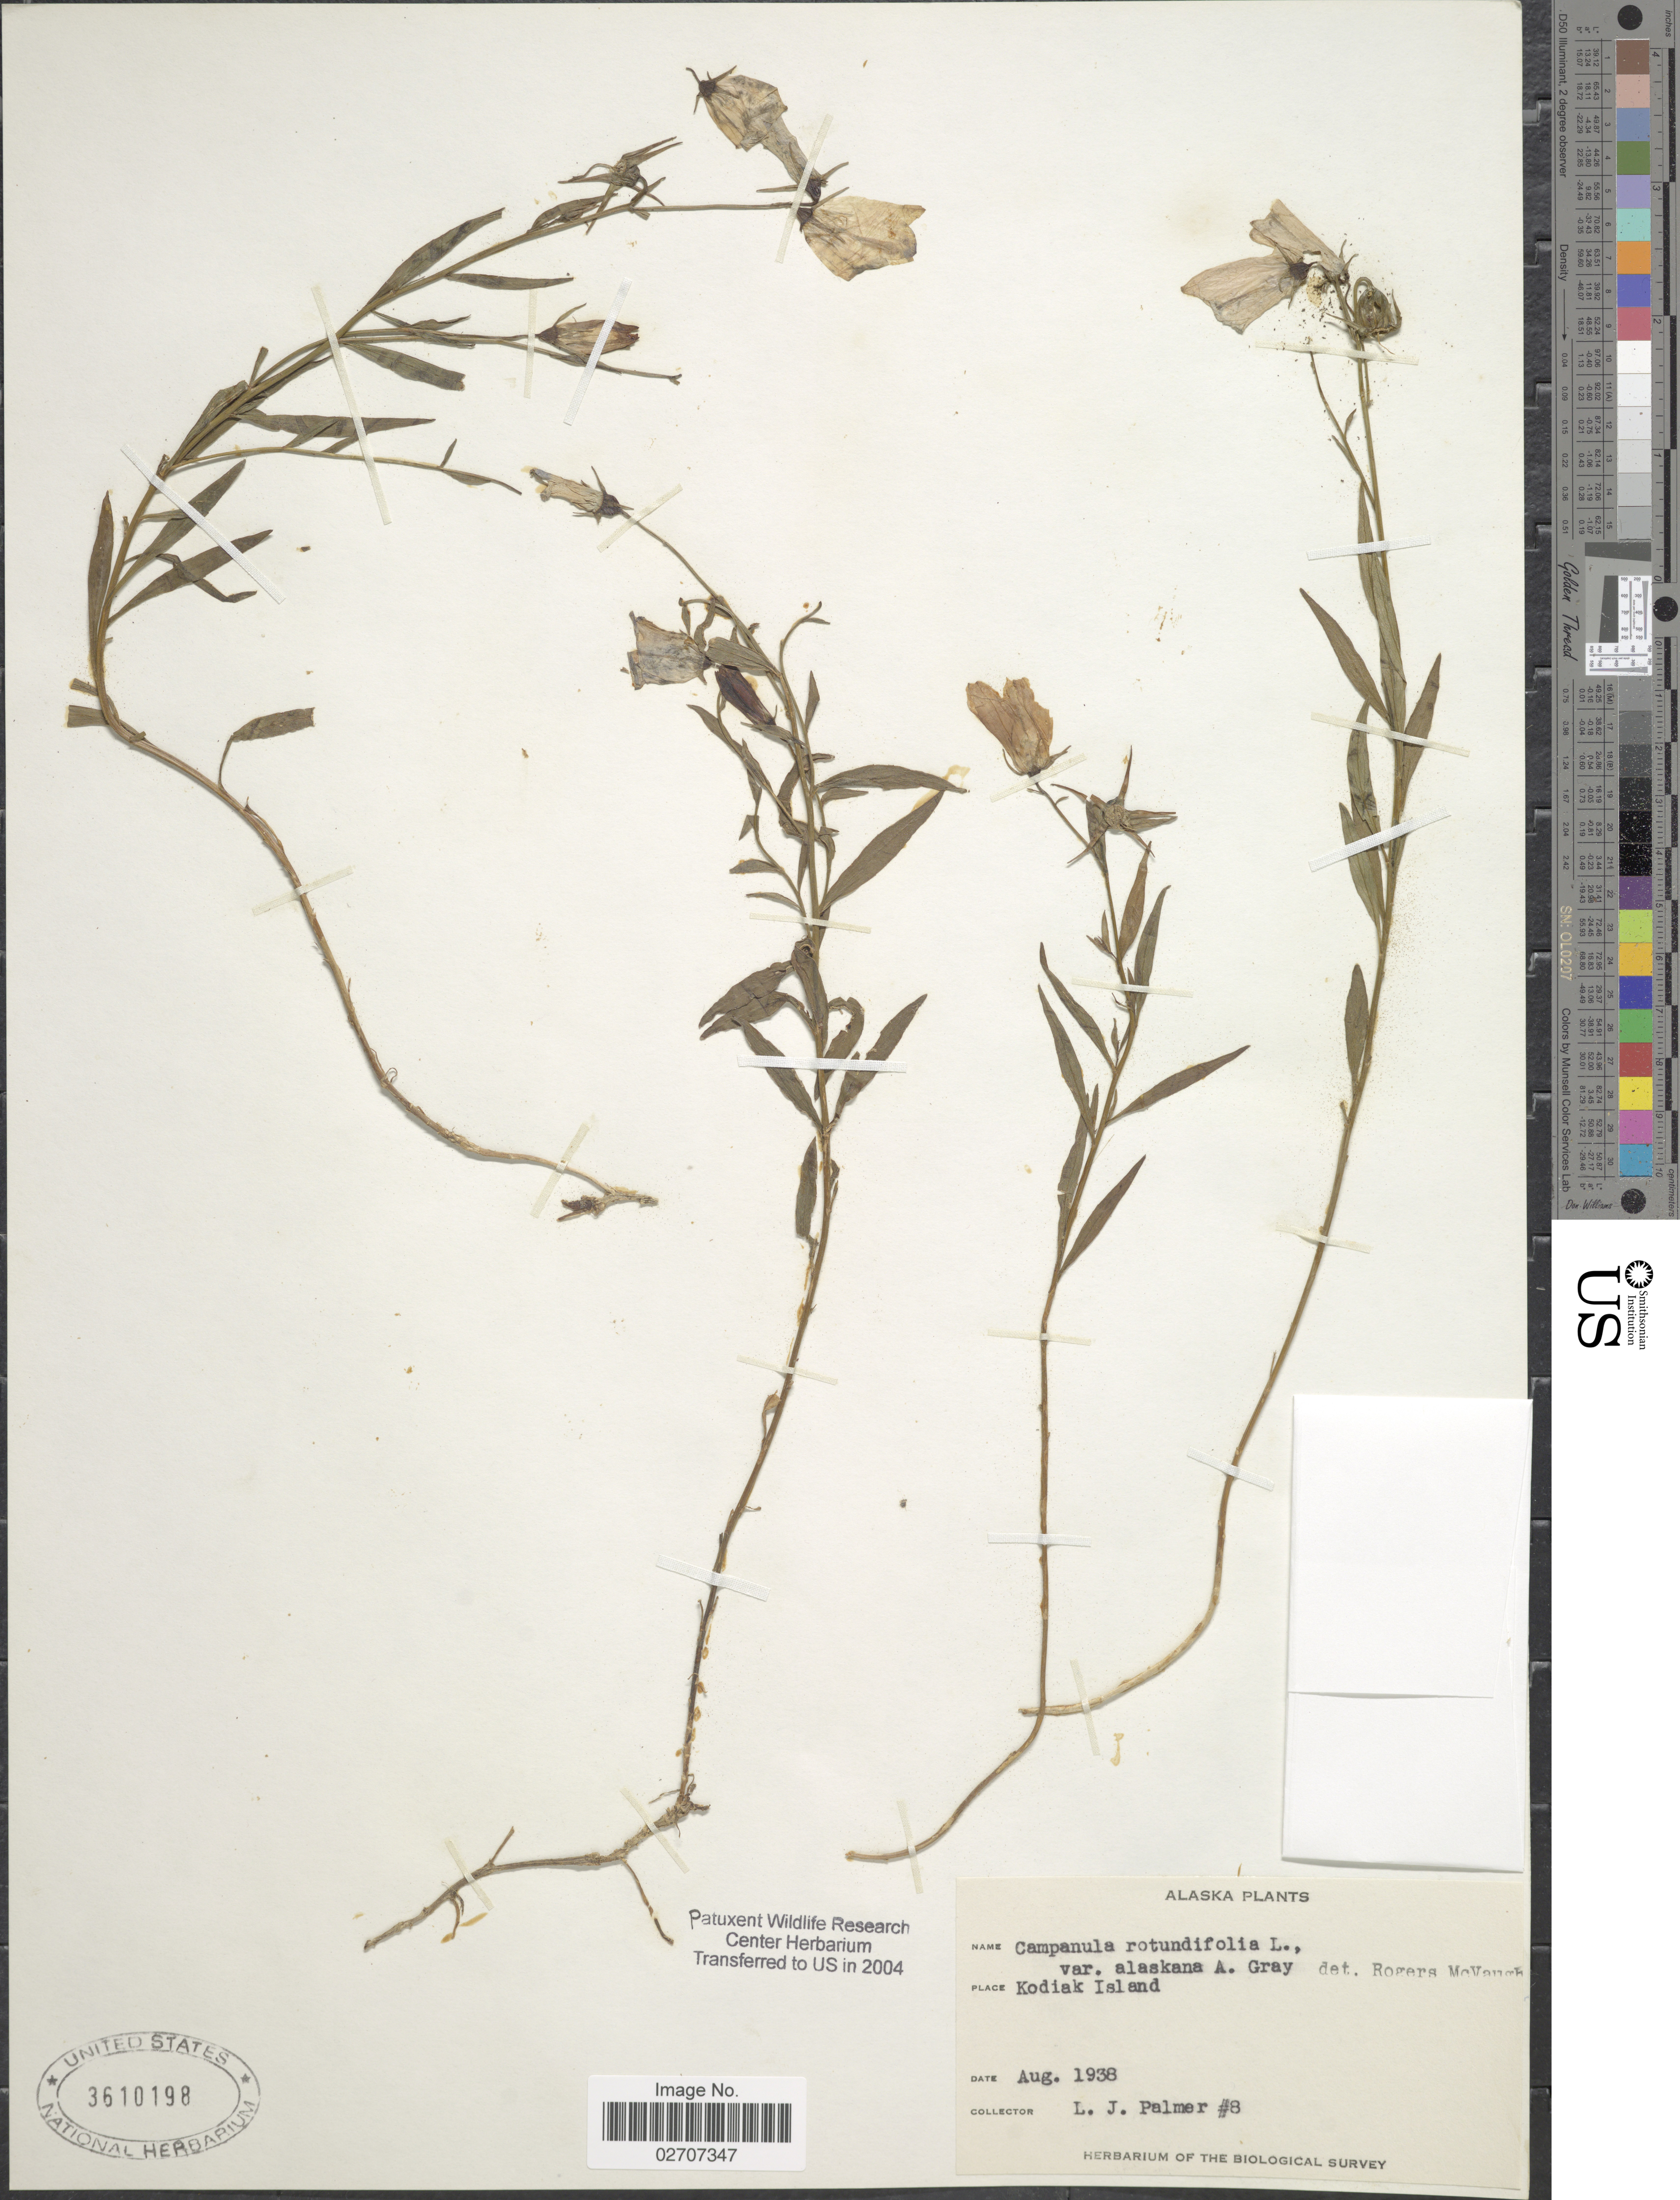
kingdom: Plantae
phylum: Tracheophyta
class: Magnoliopsida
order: Asterales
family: Campanulaceae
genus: Campanula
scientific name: Campanula rotundifolia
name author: L.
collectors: L. J. Palmer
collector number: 8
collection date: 1938-08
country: United States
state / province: Alaska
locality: Kodiak Island.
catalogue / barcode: US 3610198